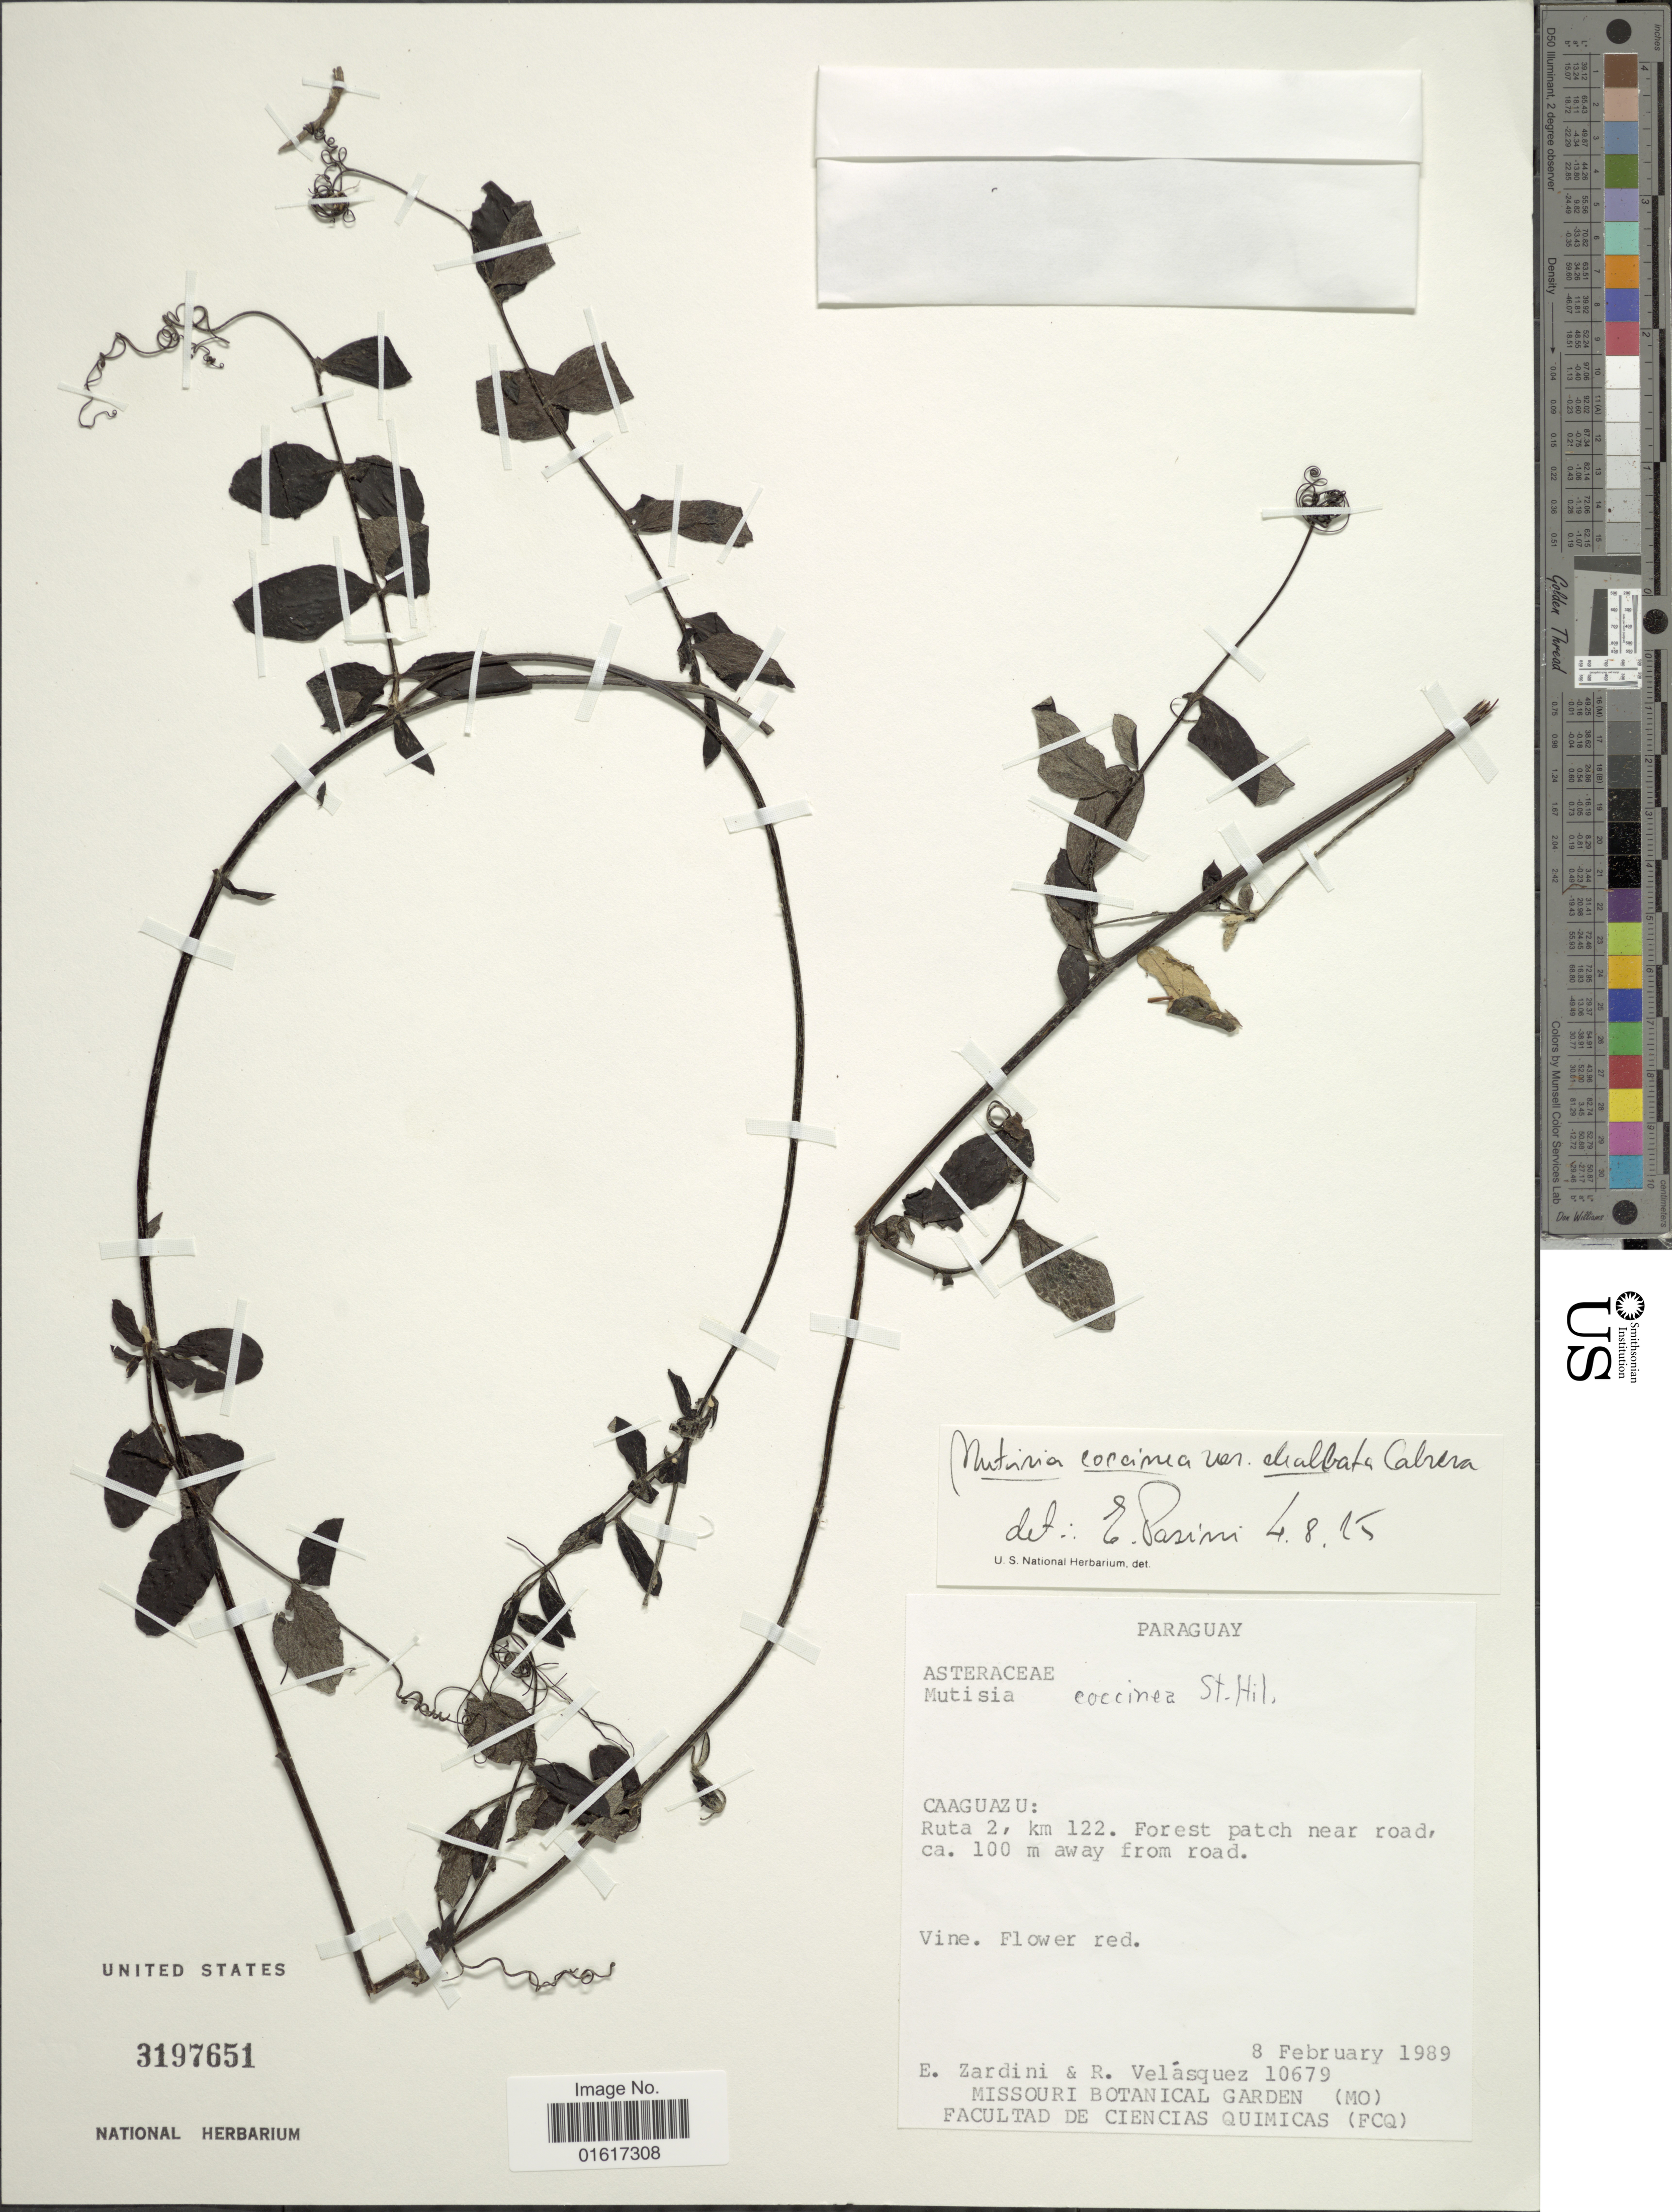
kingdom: Plantae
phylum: Tracheophyta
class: Magnoliopsida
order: Asterales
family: Asteraceae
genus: Mutisia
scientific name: Mutisia coccinea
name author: A. St.-Hil.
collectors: E. M. Zardini & C. Velásquez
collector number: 10679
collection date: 1989-02-08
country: Paraguay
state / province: Caaguazu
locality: Ruta 2, km 122. Forest patch near road, ca. 100 m away from road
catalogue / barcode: US 3197651